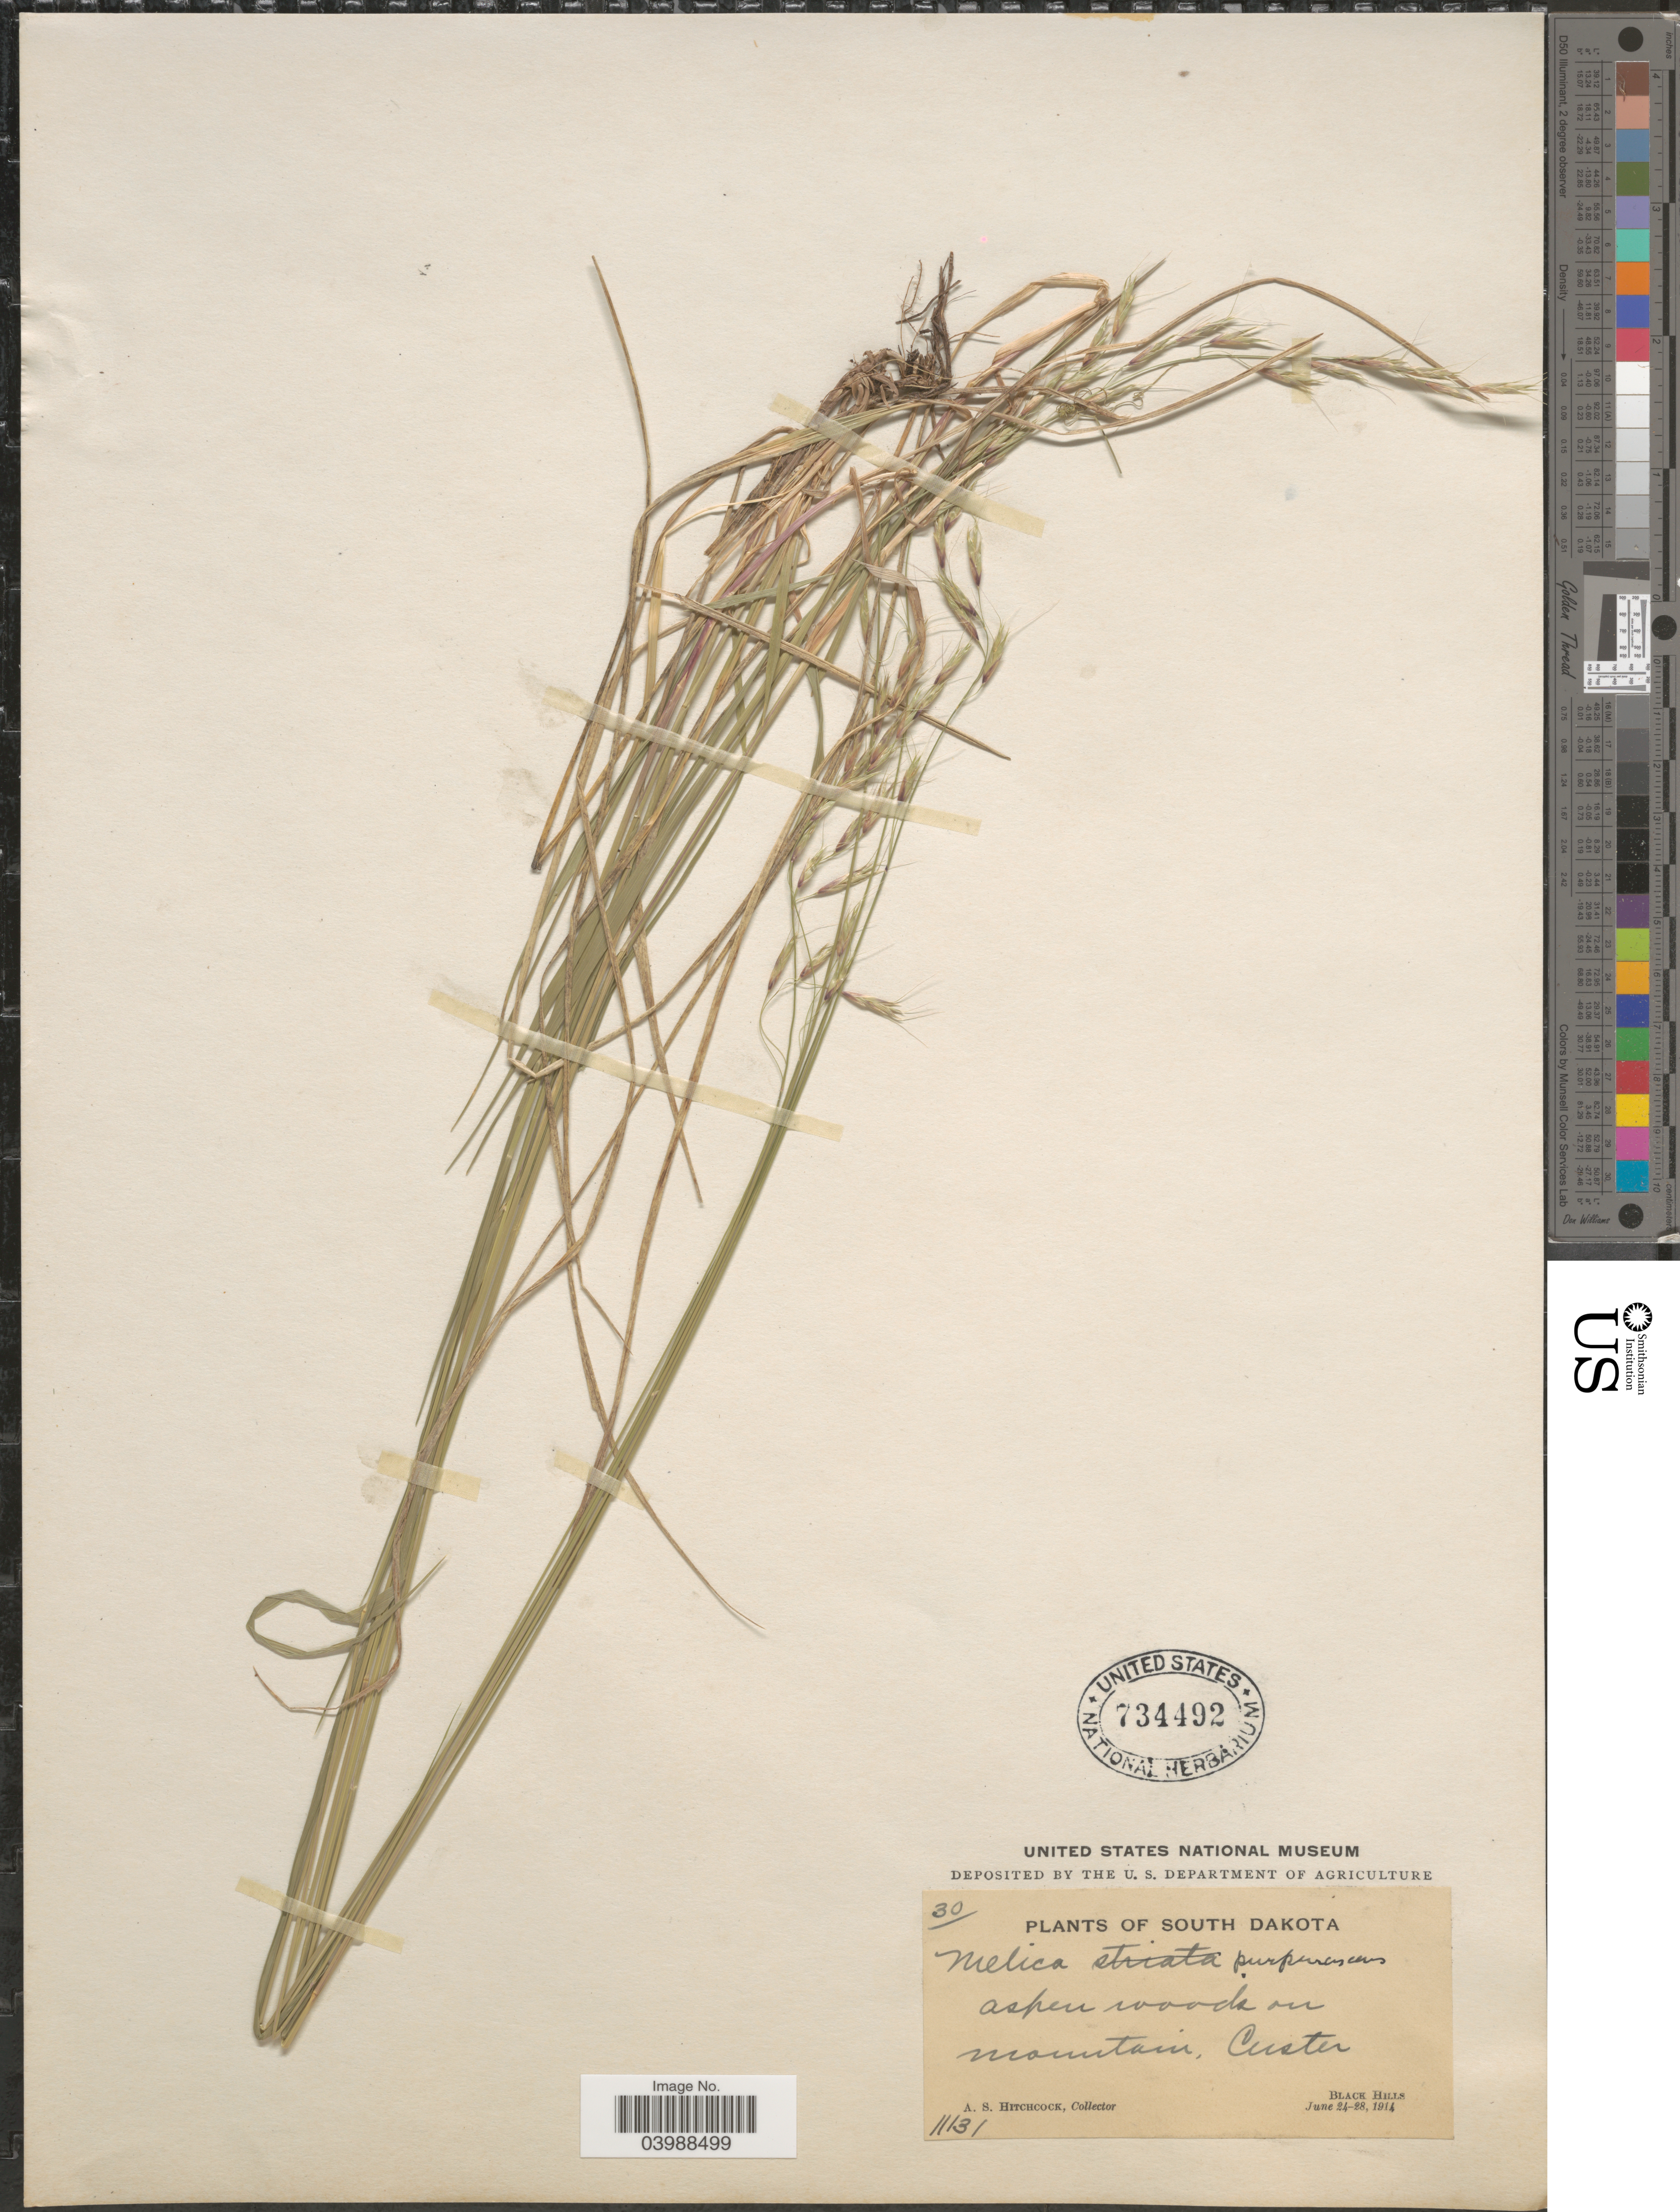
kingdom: Plantae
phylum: Tracheophyta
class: Liliopsida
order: Poales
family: Poaceae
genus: Schizachne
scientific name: Schizachne purpurascens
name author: (Torr.) Swallen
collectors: A. S. Hitchcock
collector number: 11131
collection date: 1914-06-24/1914-06-28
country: United States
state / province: South Dakota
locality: On mountain, Custer. Black Hills.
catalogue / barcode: US 734492